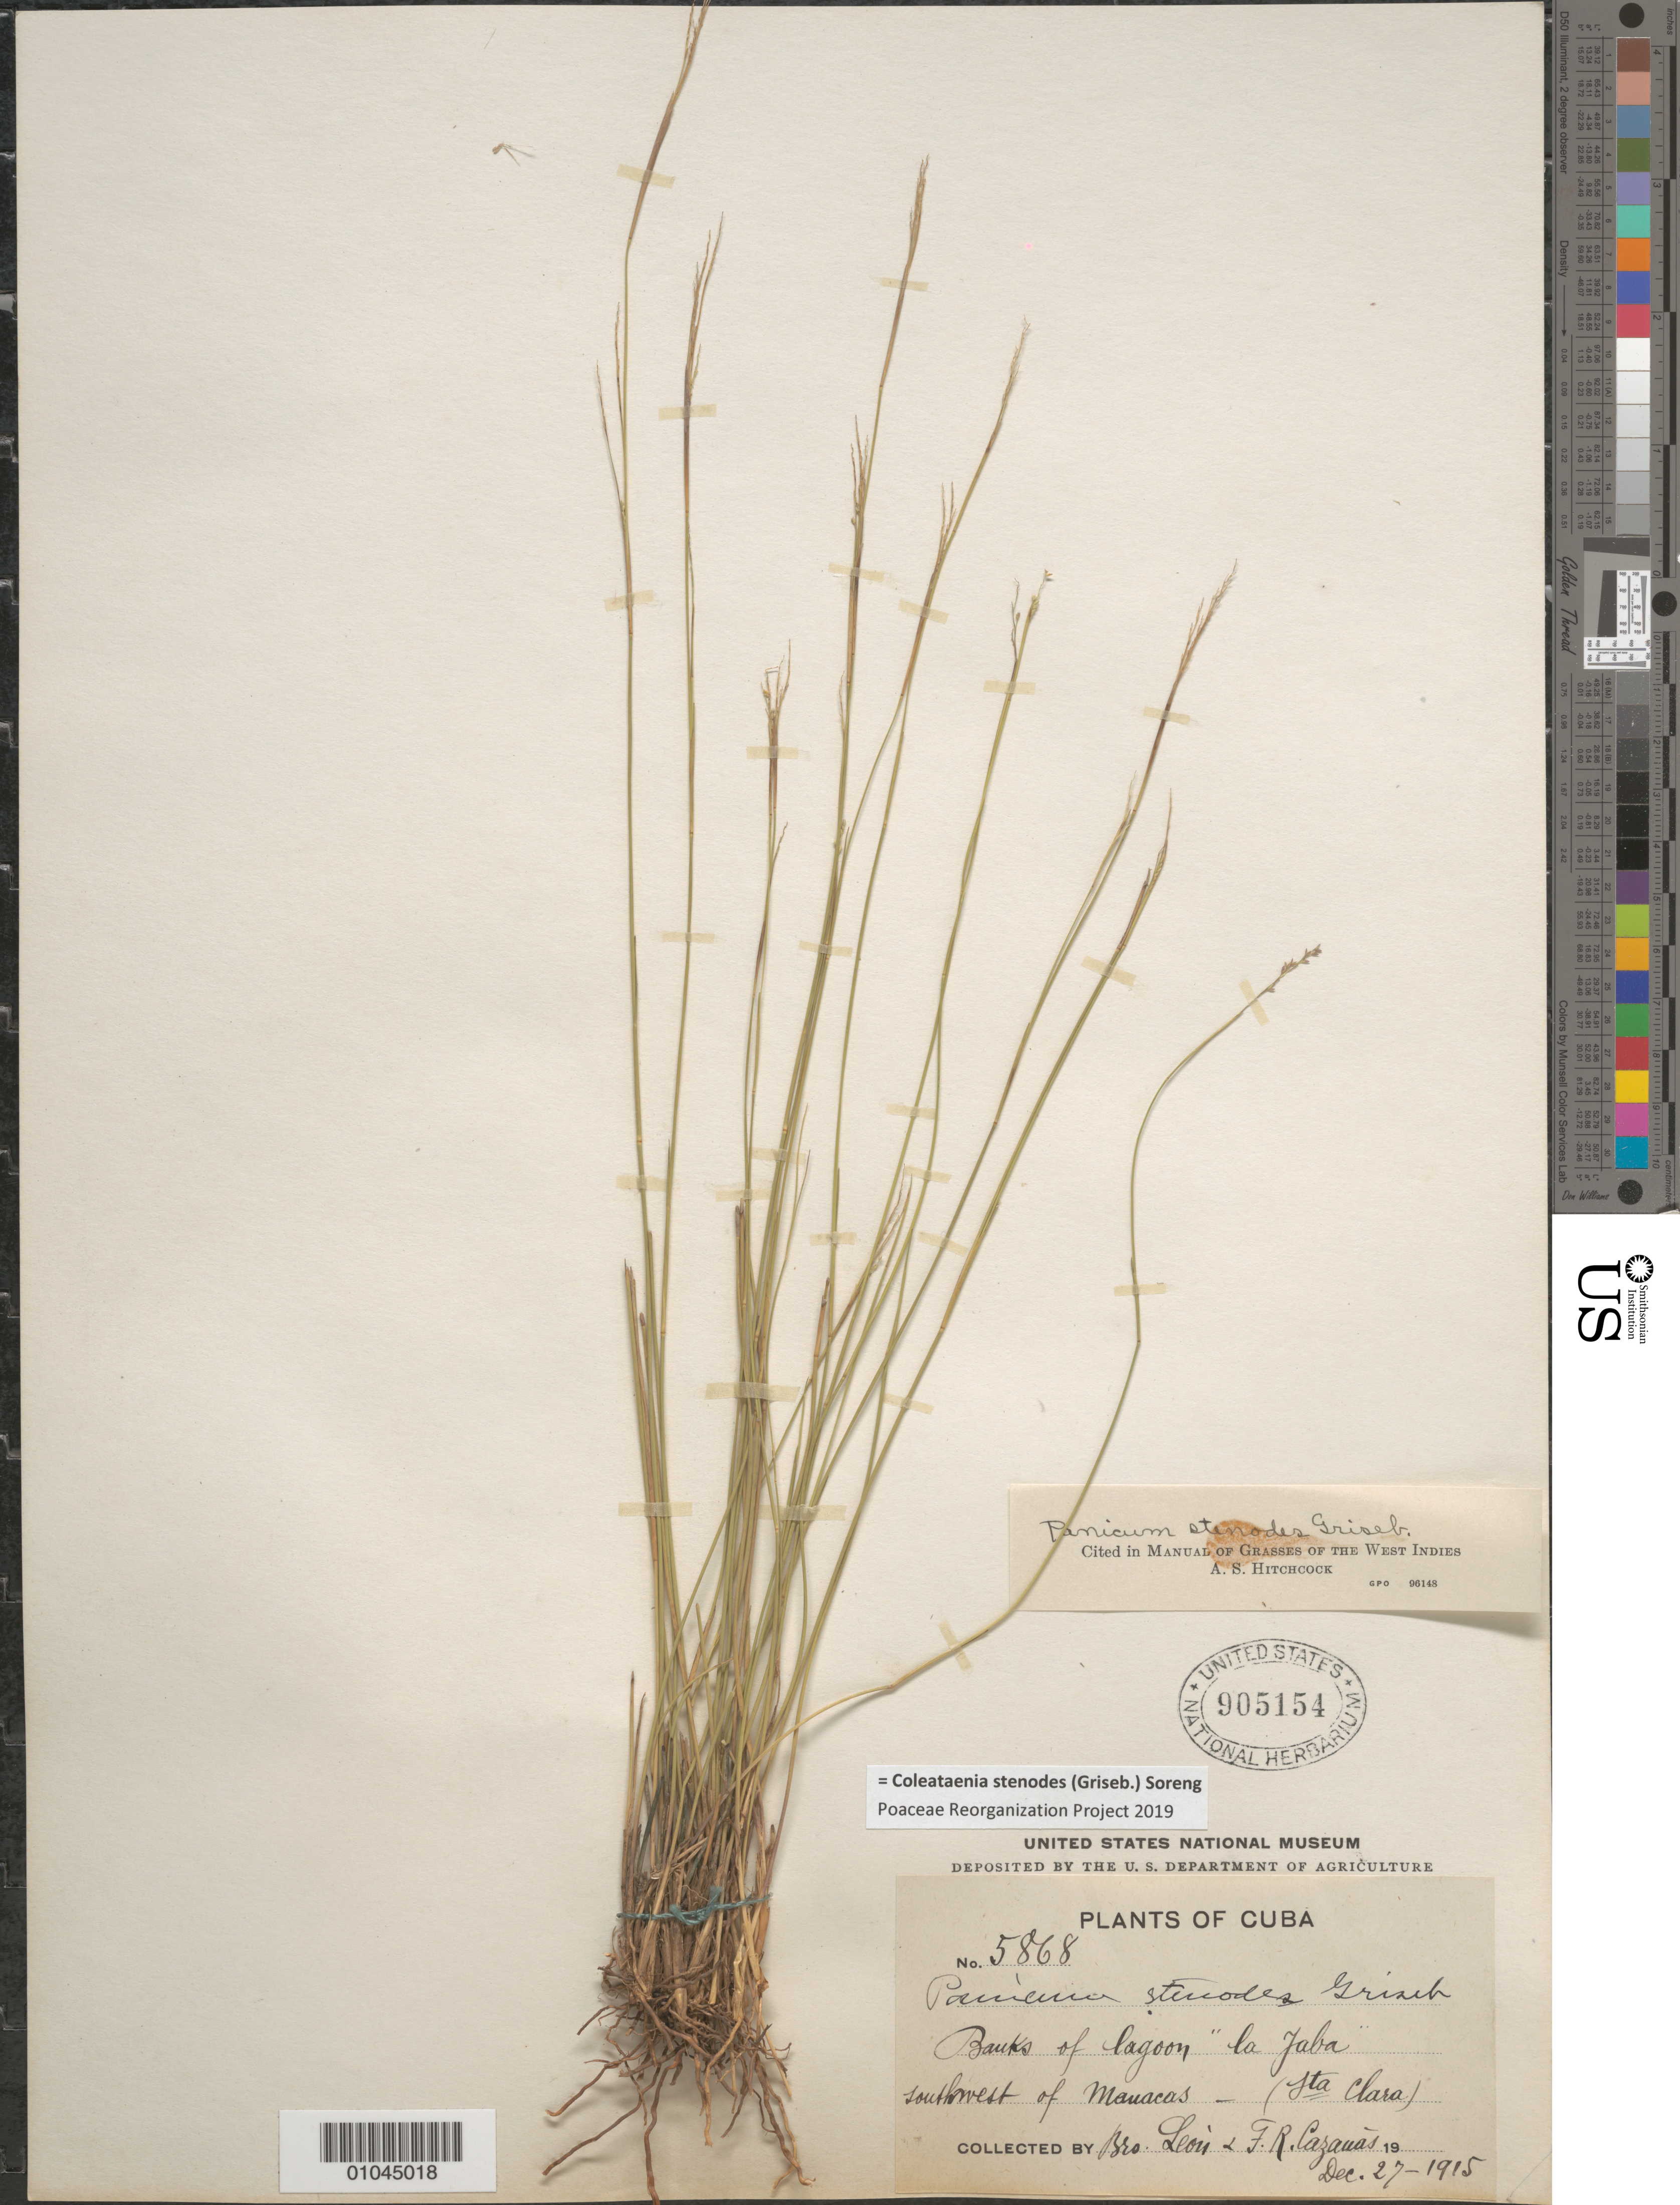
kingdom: Plantae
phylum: Tracheophyta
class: Liliopsida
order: Poales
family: Poaceae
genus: Panicum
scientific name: Panicum stenodes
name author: Griseb.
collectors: Bro. León & F. Cazauas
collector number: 5868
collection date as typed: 27 Dec 1915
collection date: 1915-12-27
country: Cuba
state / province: Villa Clara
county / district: Santa Clara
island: Cuba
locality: Banks of lagoon "La Jaba", SW of Manacas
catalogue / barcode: US 905154